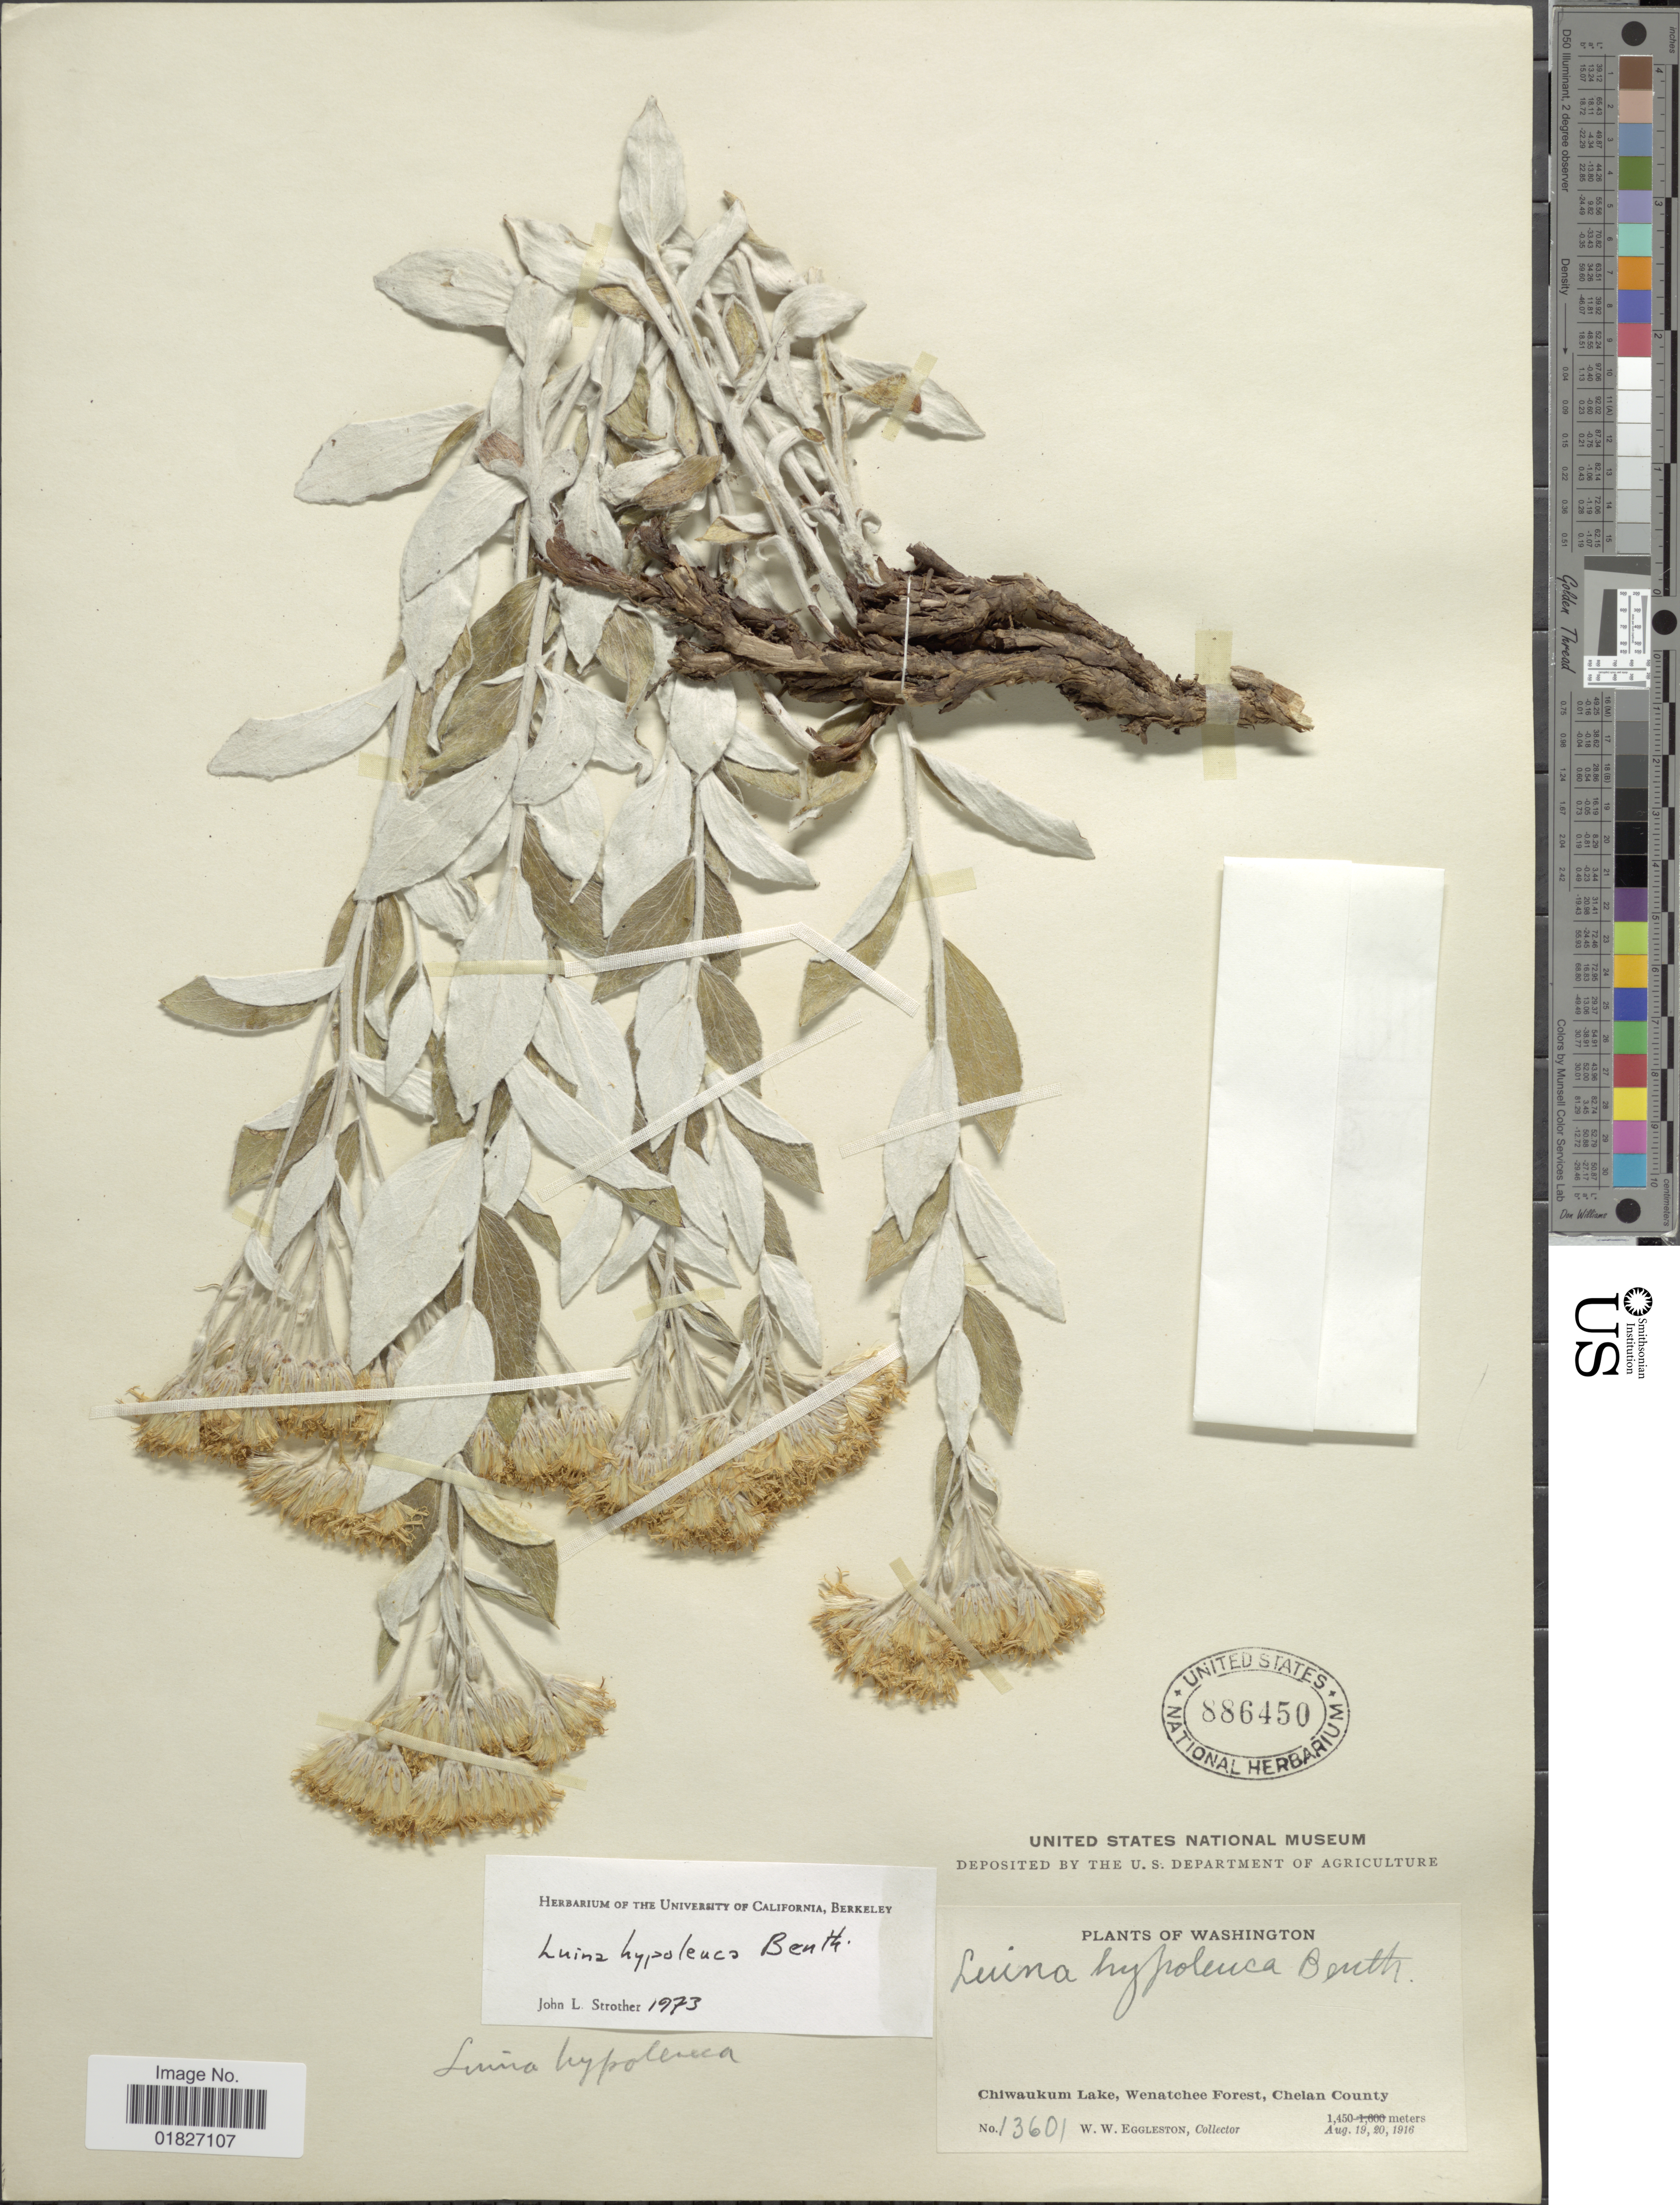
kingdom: Plantae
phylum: Tracheophyta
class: Magnoliopsida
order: Asterales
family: Asteraceae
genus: Luina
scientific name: Luina hypoleuca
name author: Benth.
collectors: W. W. Eggleston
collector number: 13601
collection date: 1916-08-19/1916-08-20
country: United States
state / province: Washington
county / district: Chelan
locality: Chiwaukum Lake, Wenatchee Forest, Chelan County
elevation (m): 1450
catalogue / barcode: US 886450